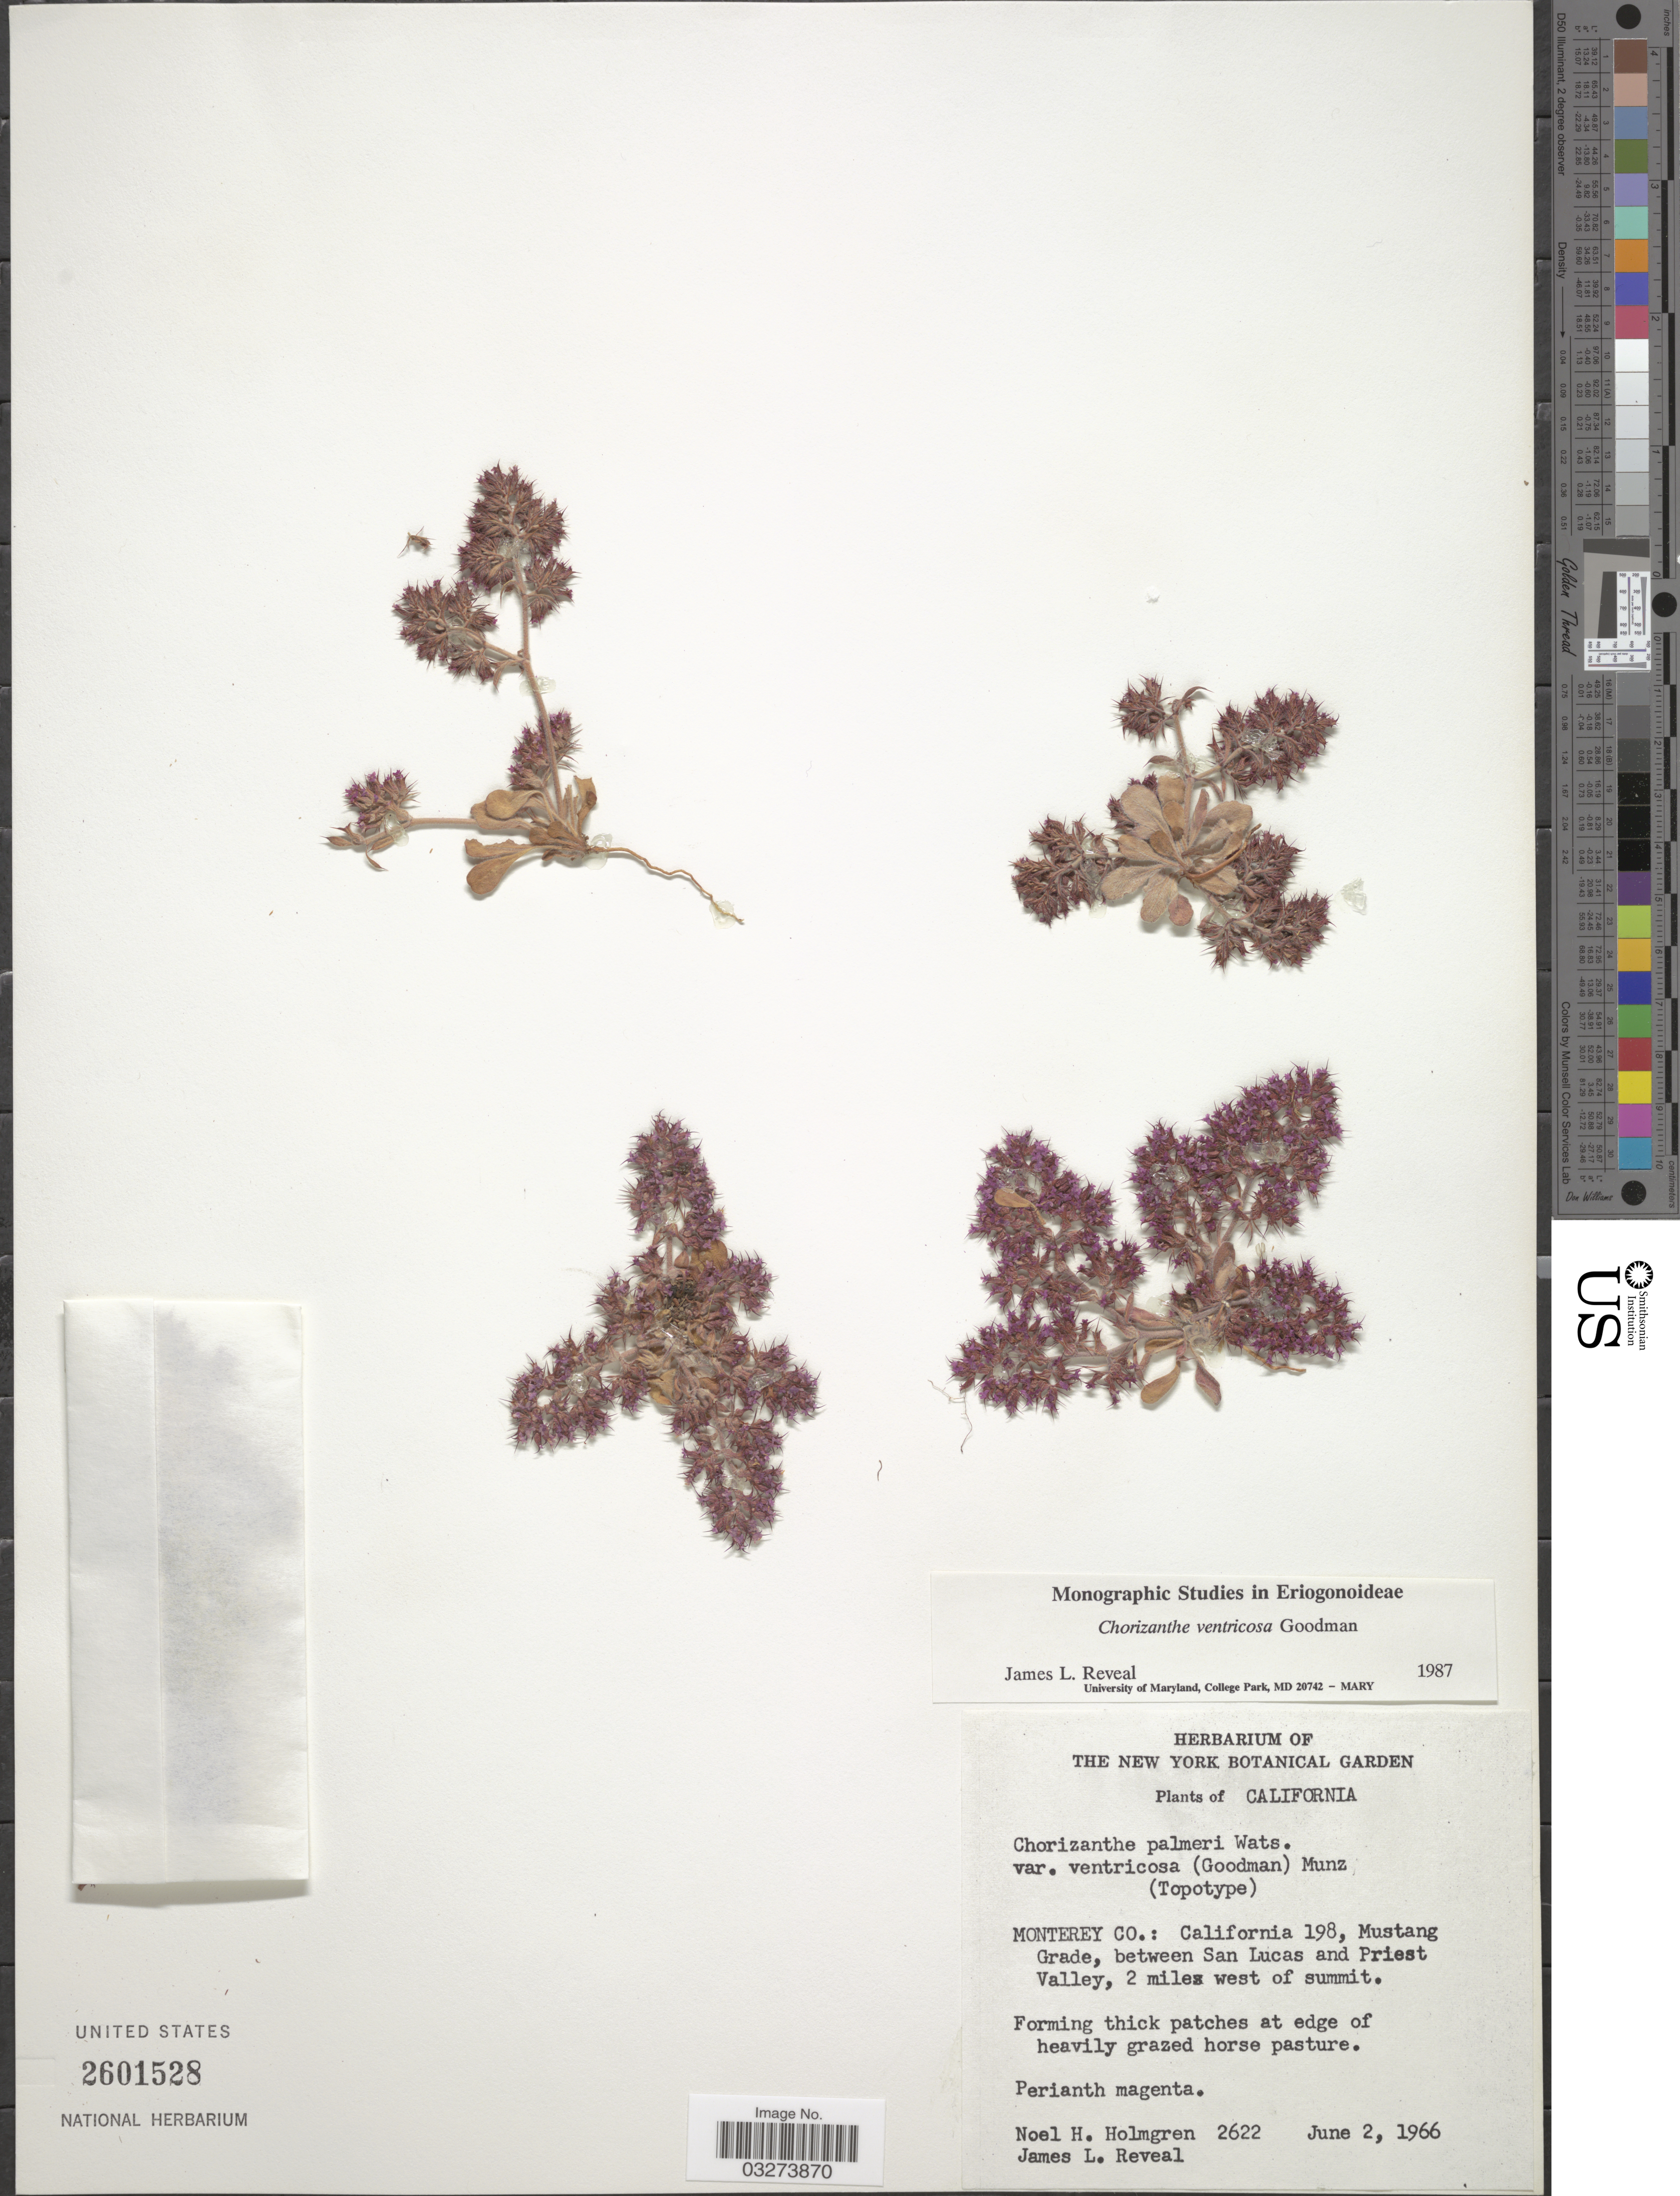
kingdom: Plantae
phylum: Tracheophyta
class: Magnoliopsida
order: Caryophyllales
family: Polygonaceae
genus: Chorizanthe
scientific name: Chorizanthe ventricosa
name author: Goodman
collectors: N. H. Holmgren & J. L. Reveal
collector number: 2622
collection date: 1966-06-02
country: United States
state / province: California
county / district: Monterey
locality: Monterey Co.: California 198, Mustang Grade, between San Lucas and Priest Valley, 2 miles west of summit.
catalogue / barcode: US 2601528